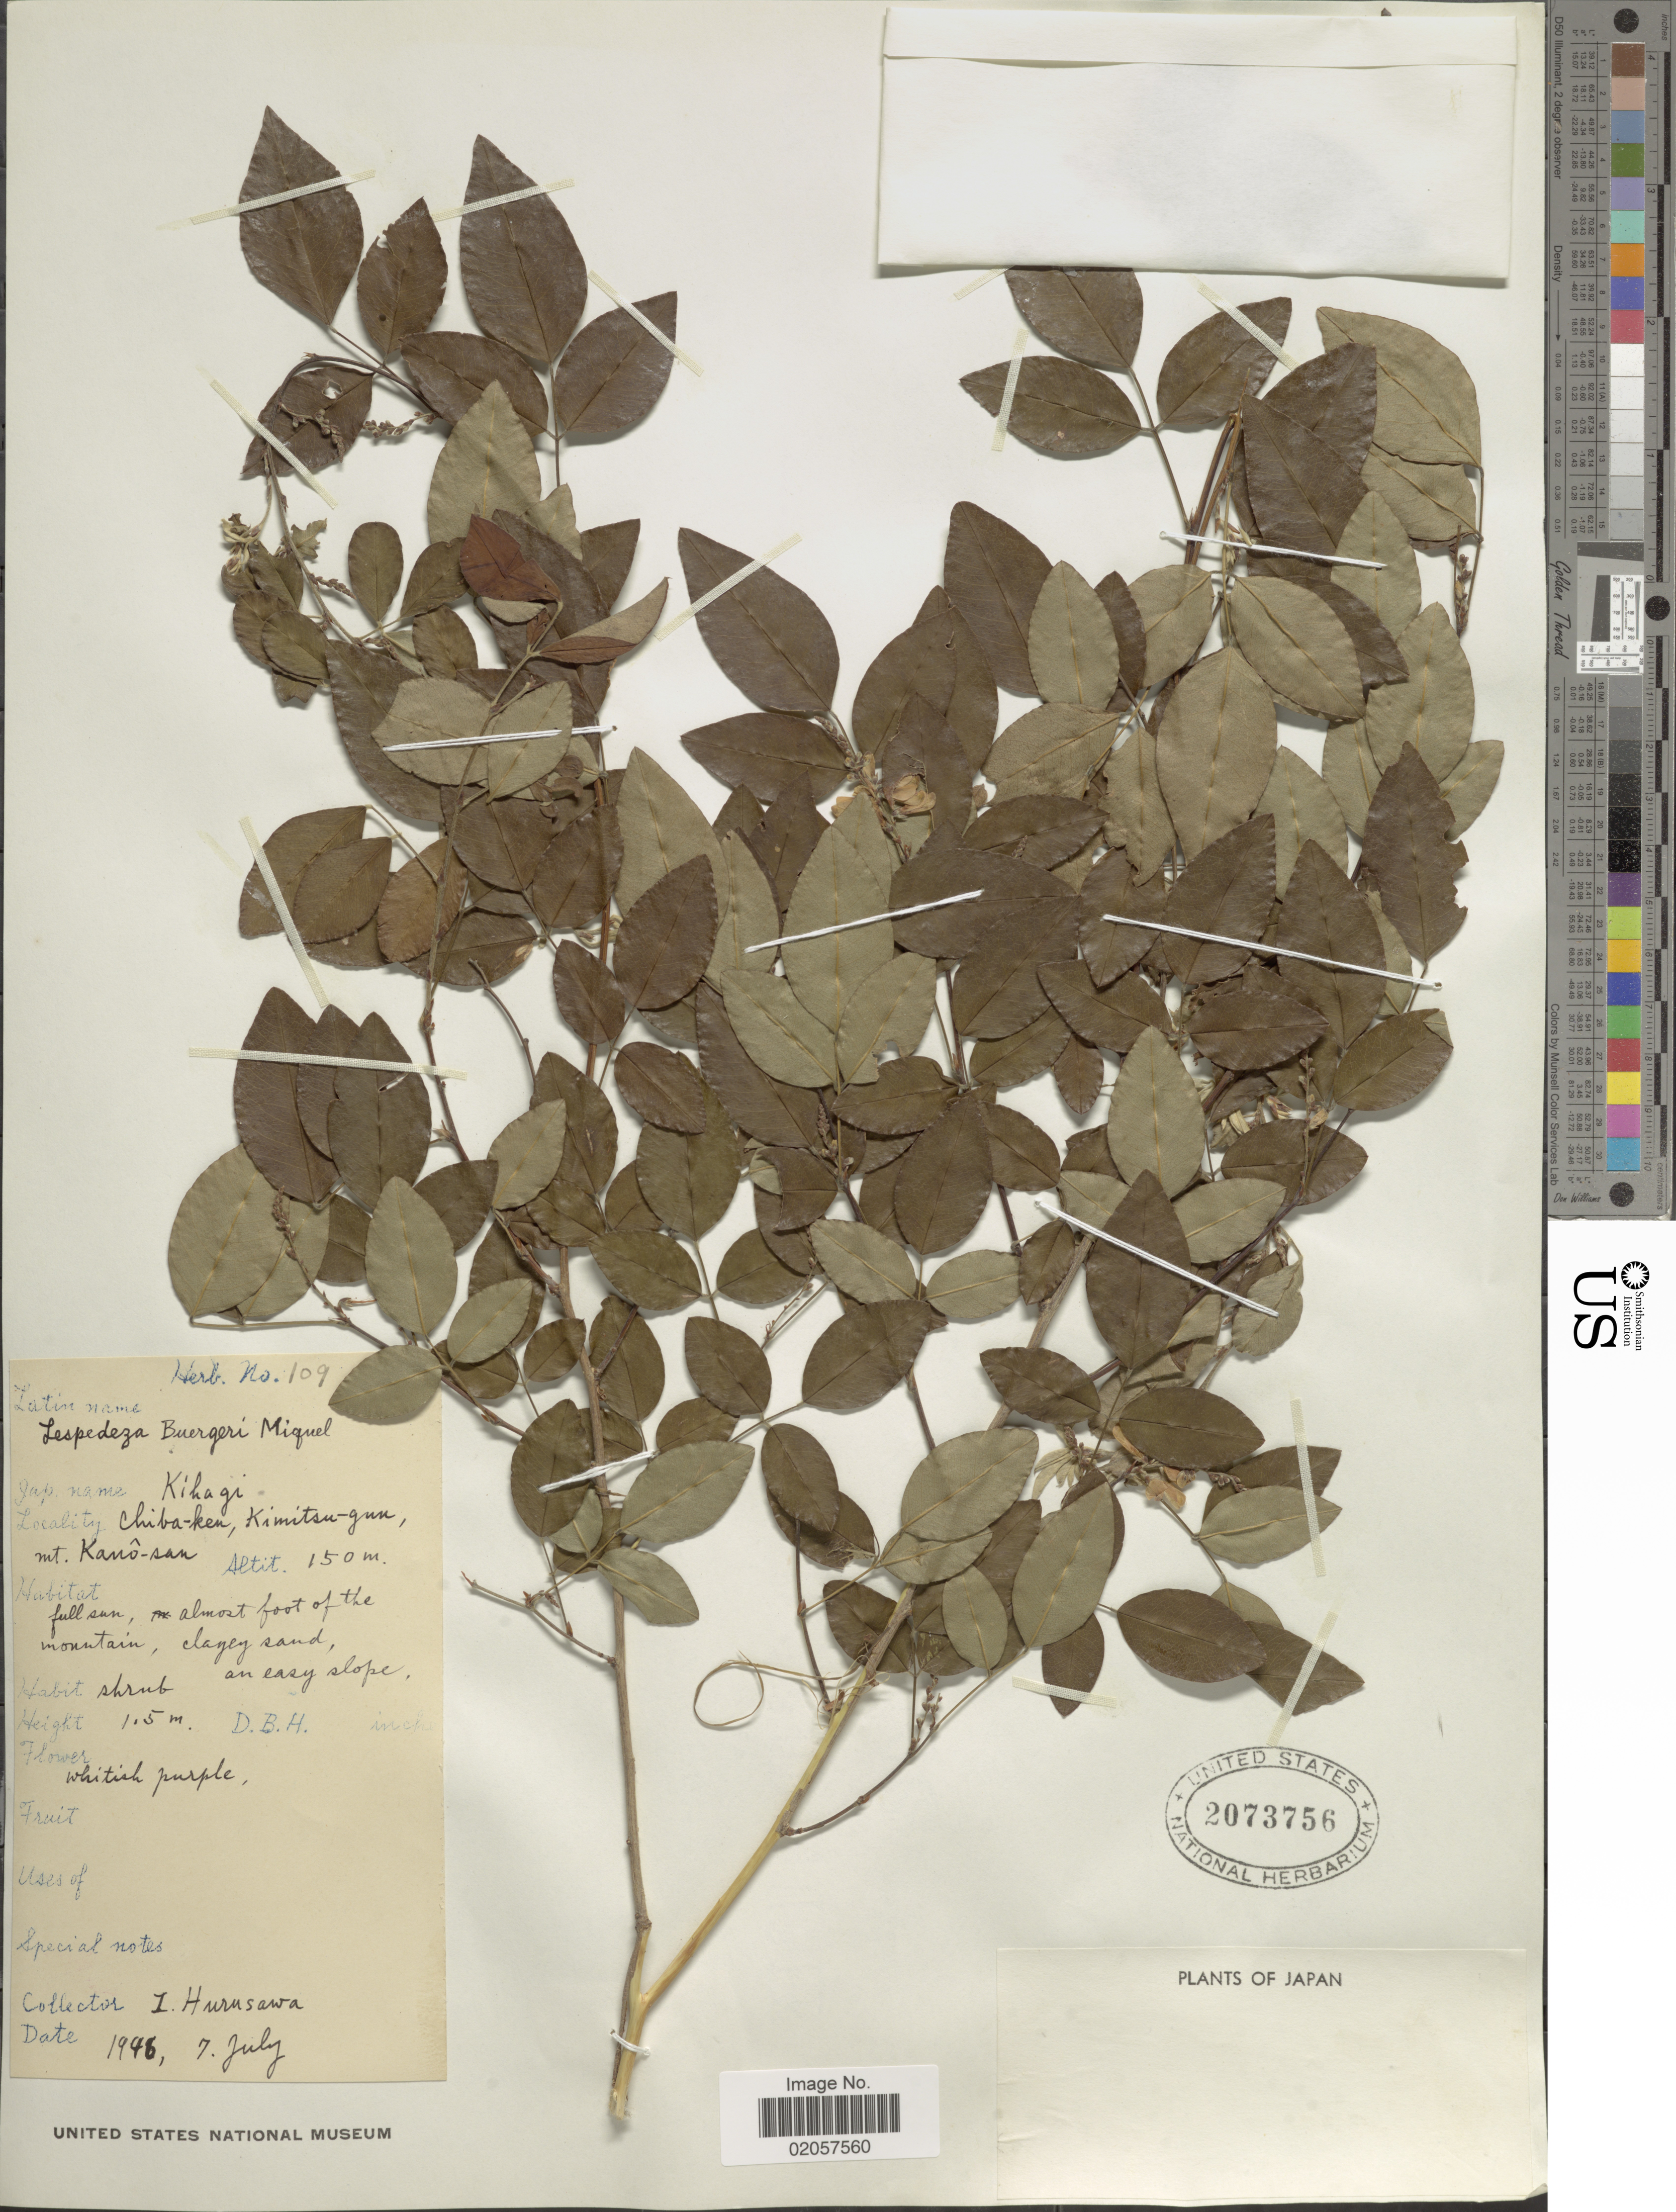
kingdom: Plantae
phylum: Tracheophyta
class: Magnoliopsida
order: Fabales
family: Fabaceae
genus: Lespedeza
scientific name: Lespedeza buergeri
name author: Miq.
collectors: I. Hurusawa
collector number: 109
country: Japan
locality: Chiba-ken, Kimitsu-gun, Mt. Kano-san.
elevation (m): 150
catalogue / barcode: US 2073756